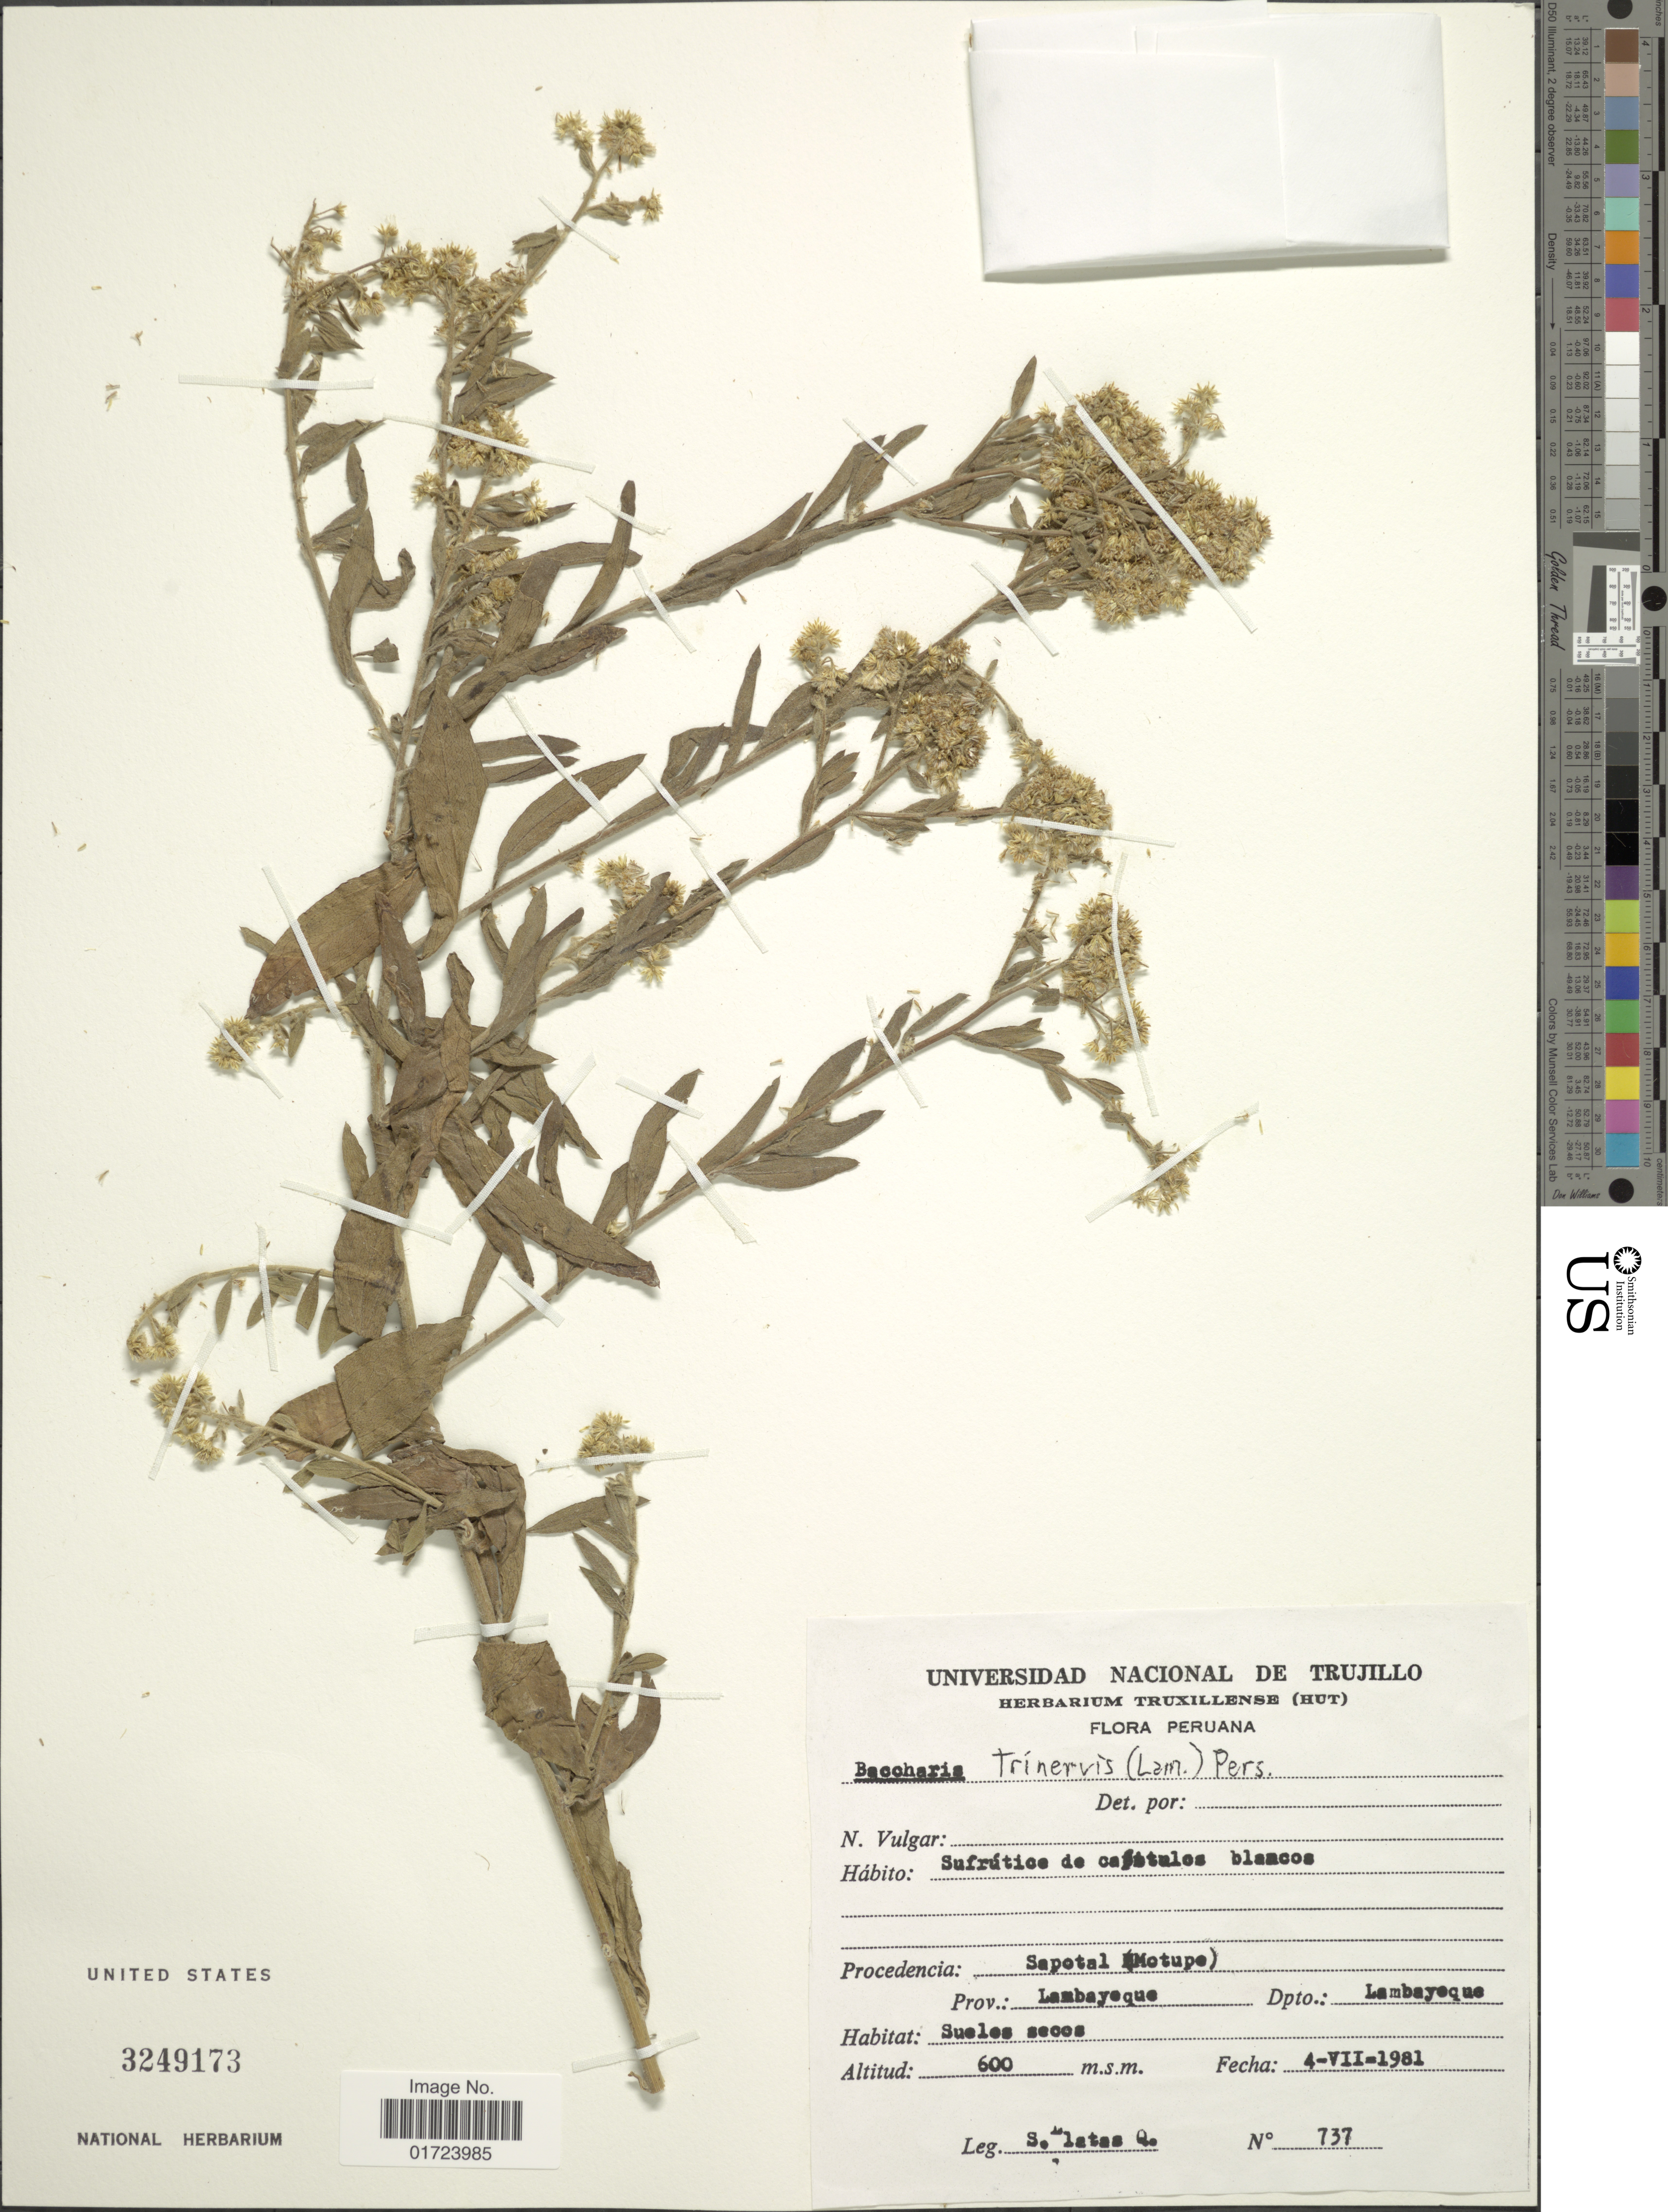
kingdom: Plantae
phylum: Tracheophyta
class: Magnoliopsida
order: Asterales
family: Asteraceae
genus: Baccharis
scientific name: Baccharis trinervis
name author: (Lam.) Pers.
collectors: S. Llatas Quiroz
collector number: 737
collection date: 1981-07-04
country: Peru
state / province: Lambayeque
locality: Sepotal (Motupe) Prov. Lambayeque, Dpto.: Lambayeque.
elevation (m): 600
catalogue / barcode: US 3249173